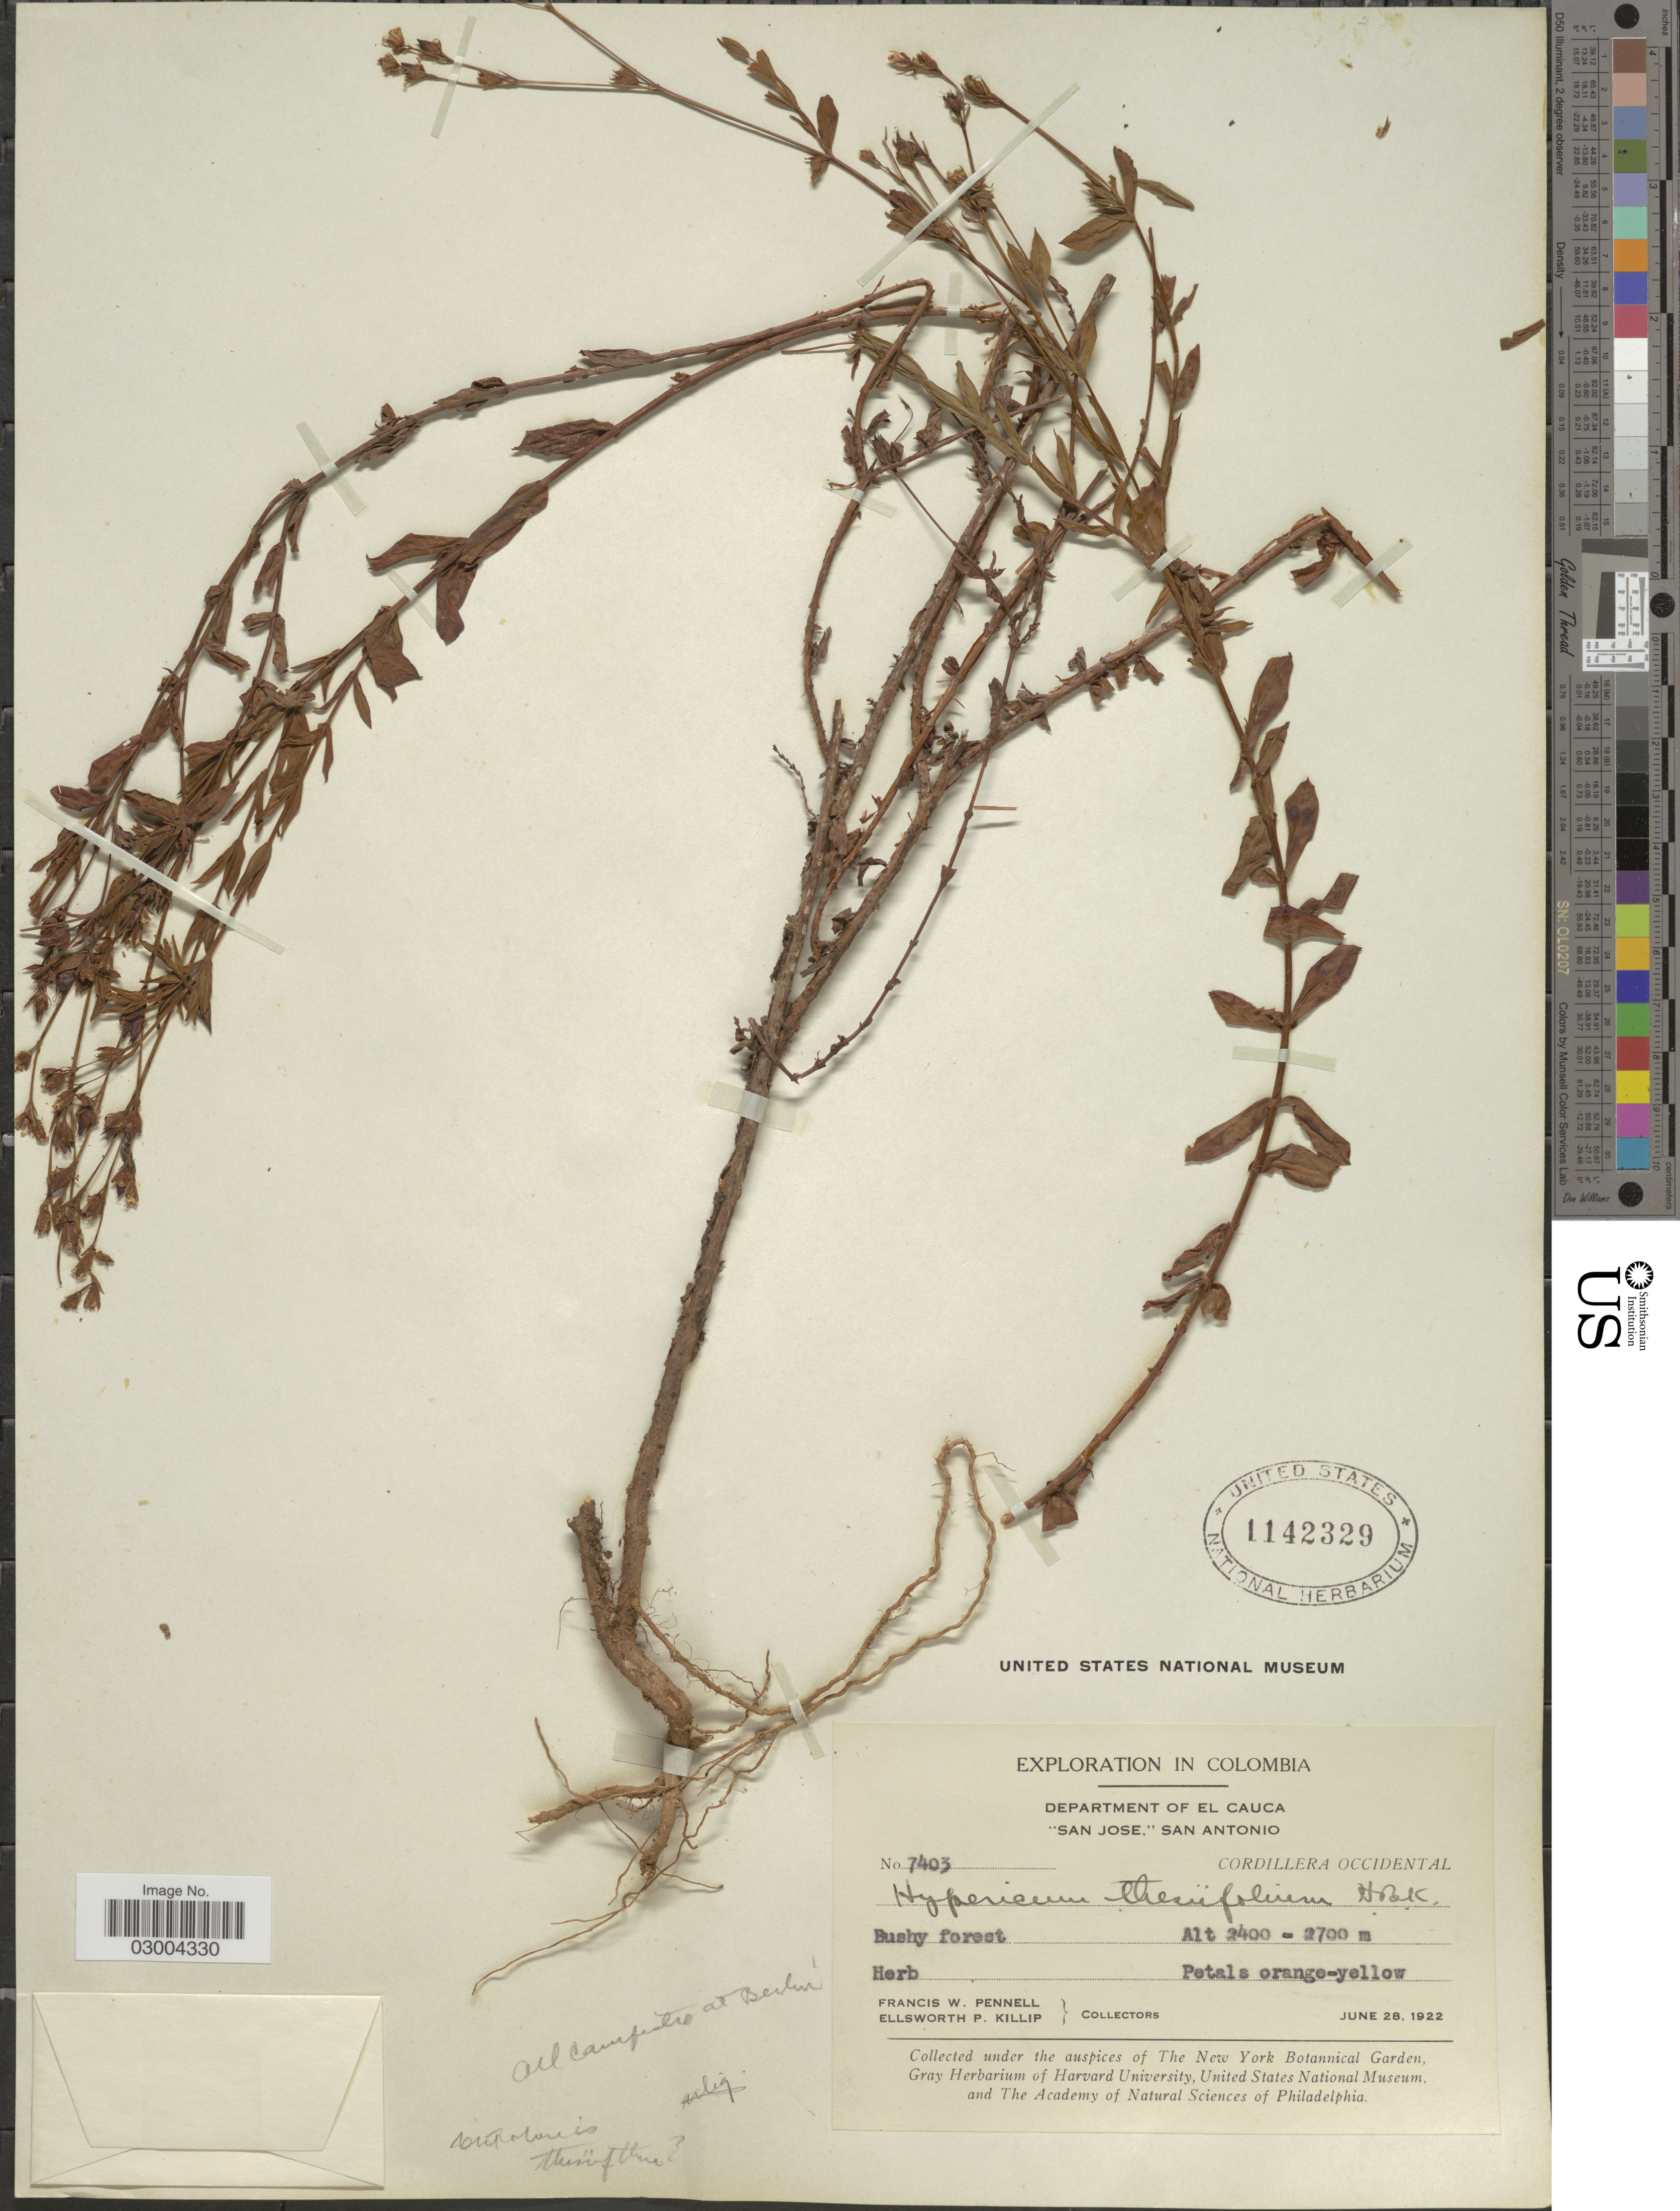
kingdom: Plantae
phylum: Tracheophyta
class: Magnoliopsida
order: Malpighiales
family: Hypericaceae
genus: Hypericum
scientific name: Hypericum thesiifolium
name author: Kunth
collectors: F. W. Pennell & E. P. Killip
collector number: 7403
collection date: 1922-06-28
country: Colombia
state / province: Cauca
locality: Department of El Cauca "San Jose," San Antonio. Cordillera Occidental.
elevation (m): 2400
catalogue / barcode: US 1142329